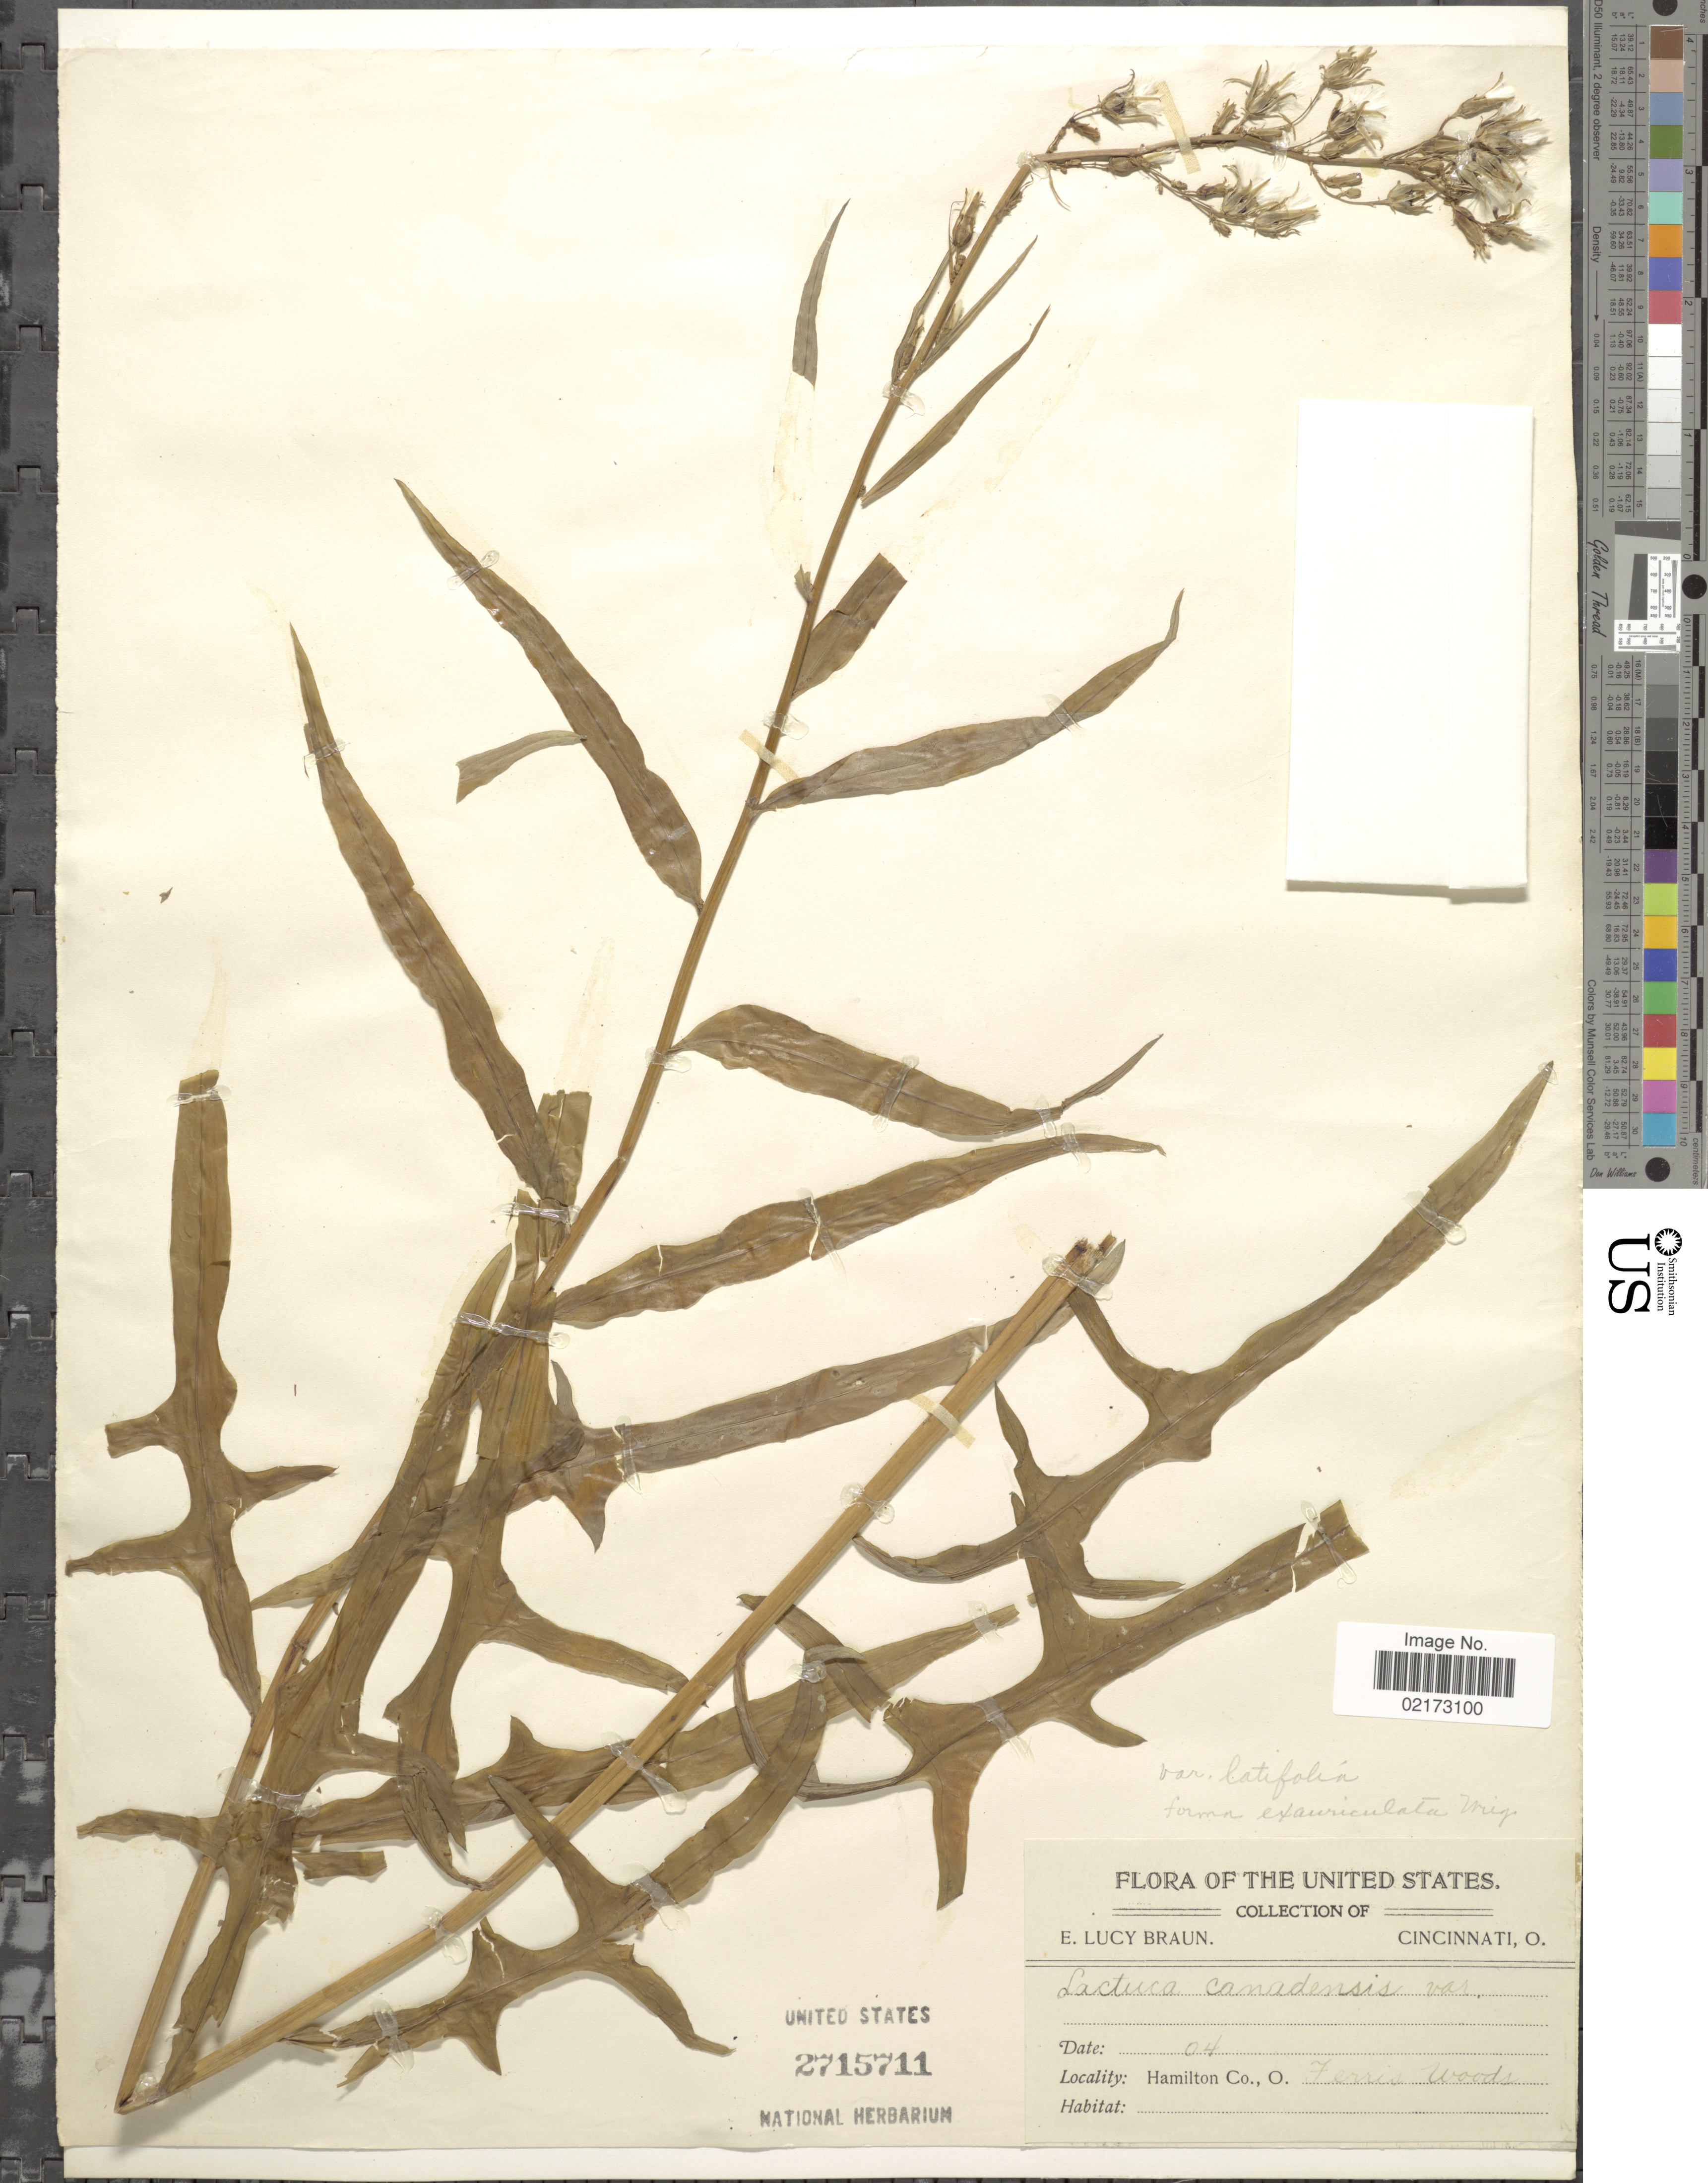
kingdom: Plantae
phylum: Tracheophyta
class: Magnoliopsida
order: Asterales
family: Asteraceae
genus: Lactuca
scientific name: Lactuca canadensis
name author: L.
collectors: E. L. Braun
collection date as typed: Transcribed d/m/y: //04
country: United States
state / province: Ohio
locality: The United States, Hamilton Co. O., Ferris Woods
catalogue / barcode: US 2715711